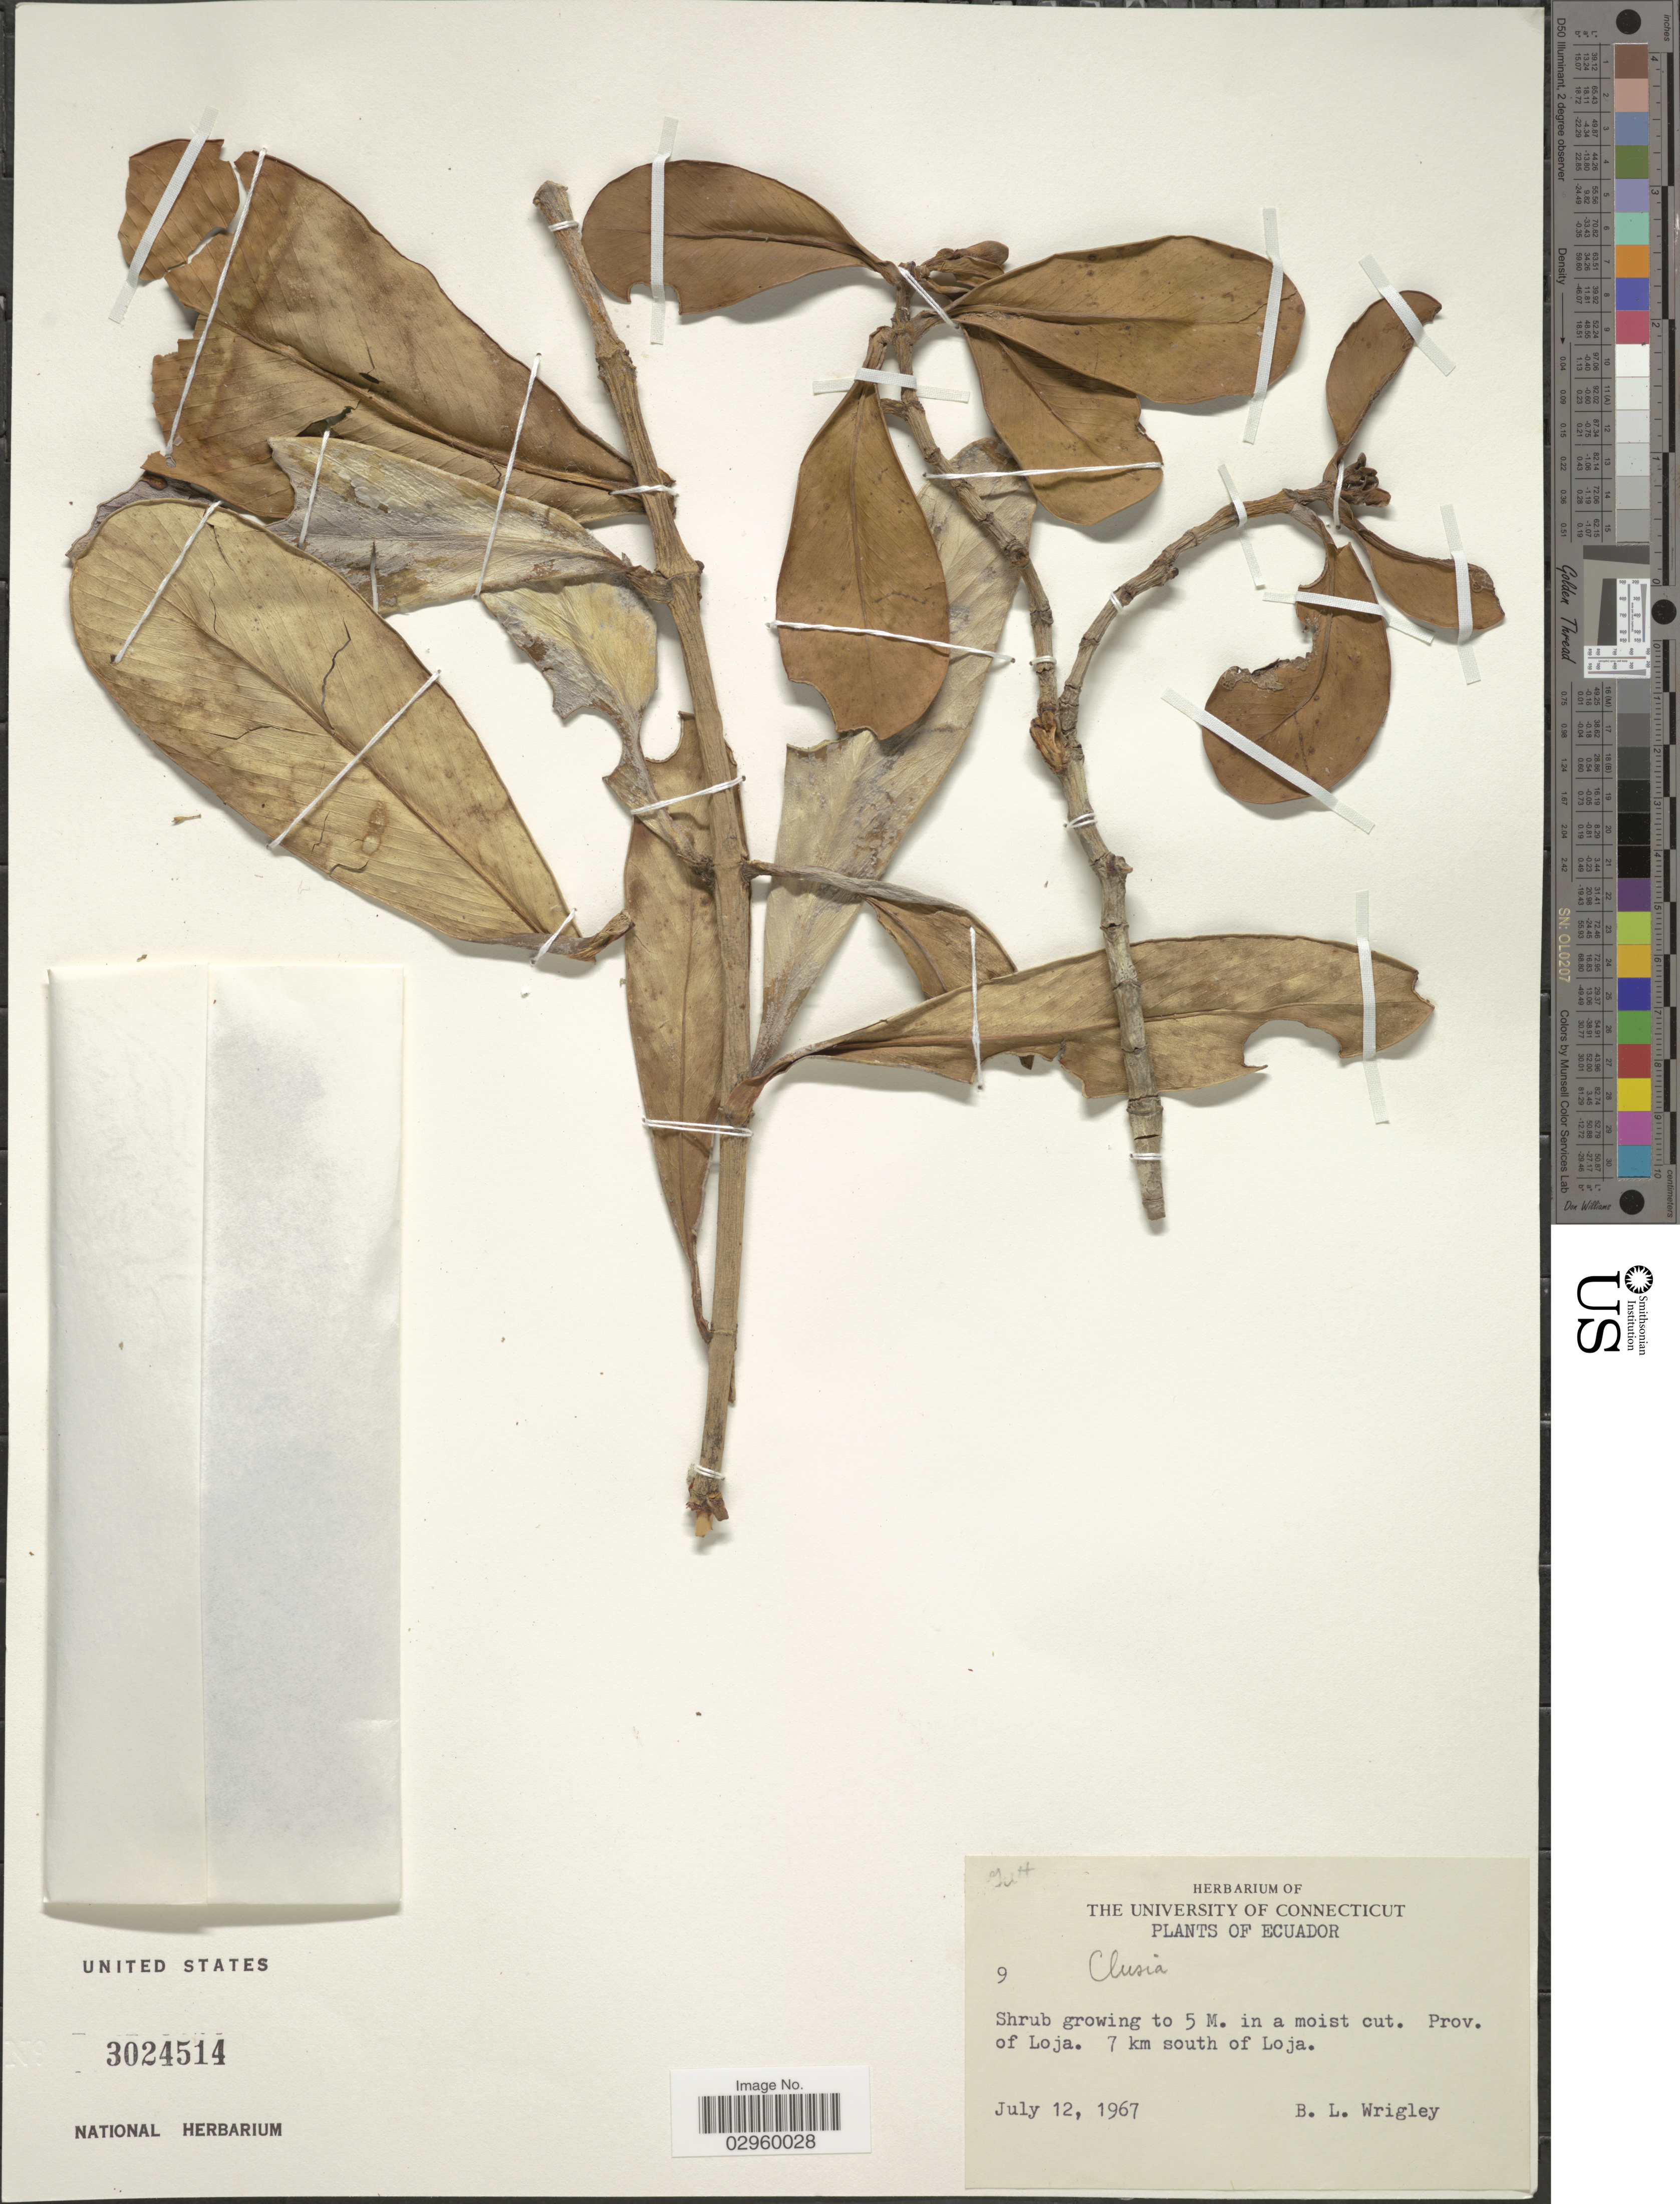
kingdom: Plantae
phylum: Tracheophyta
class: Magnoliopsida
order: Malpighiales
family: Clusiaceae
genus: Clusia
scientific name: Clusia sp.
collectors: B. L. Wrigley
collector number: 9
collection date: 1967-07-12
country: Ecuador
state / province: Loja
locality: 7 km south of Loja.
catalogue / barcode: US 3024514